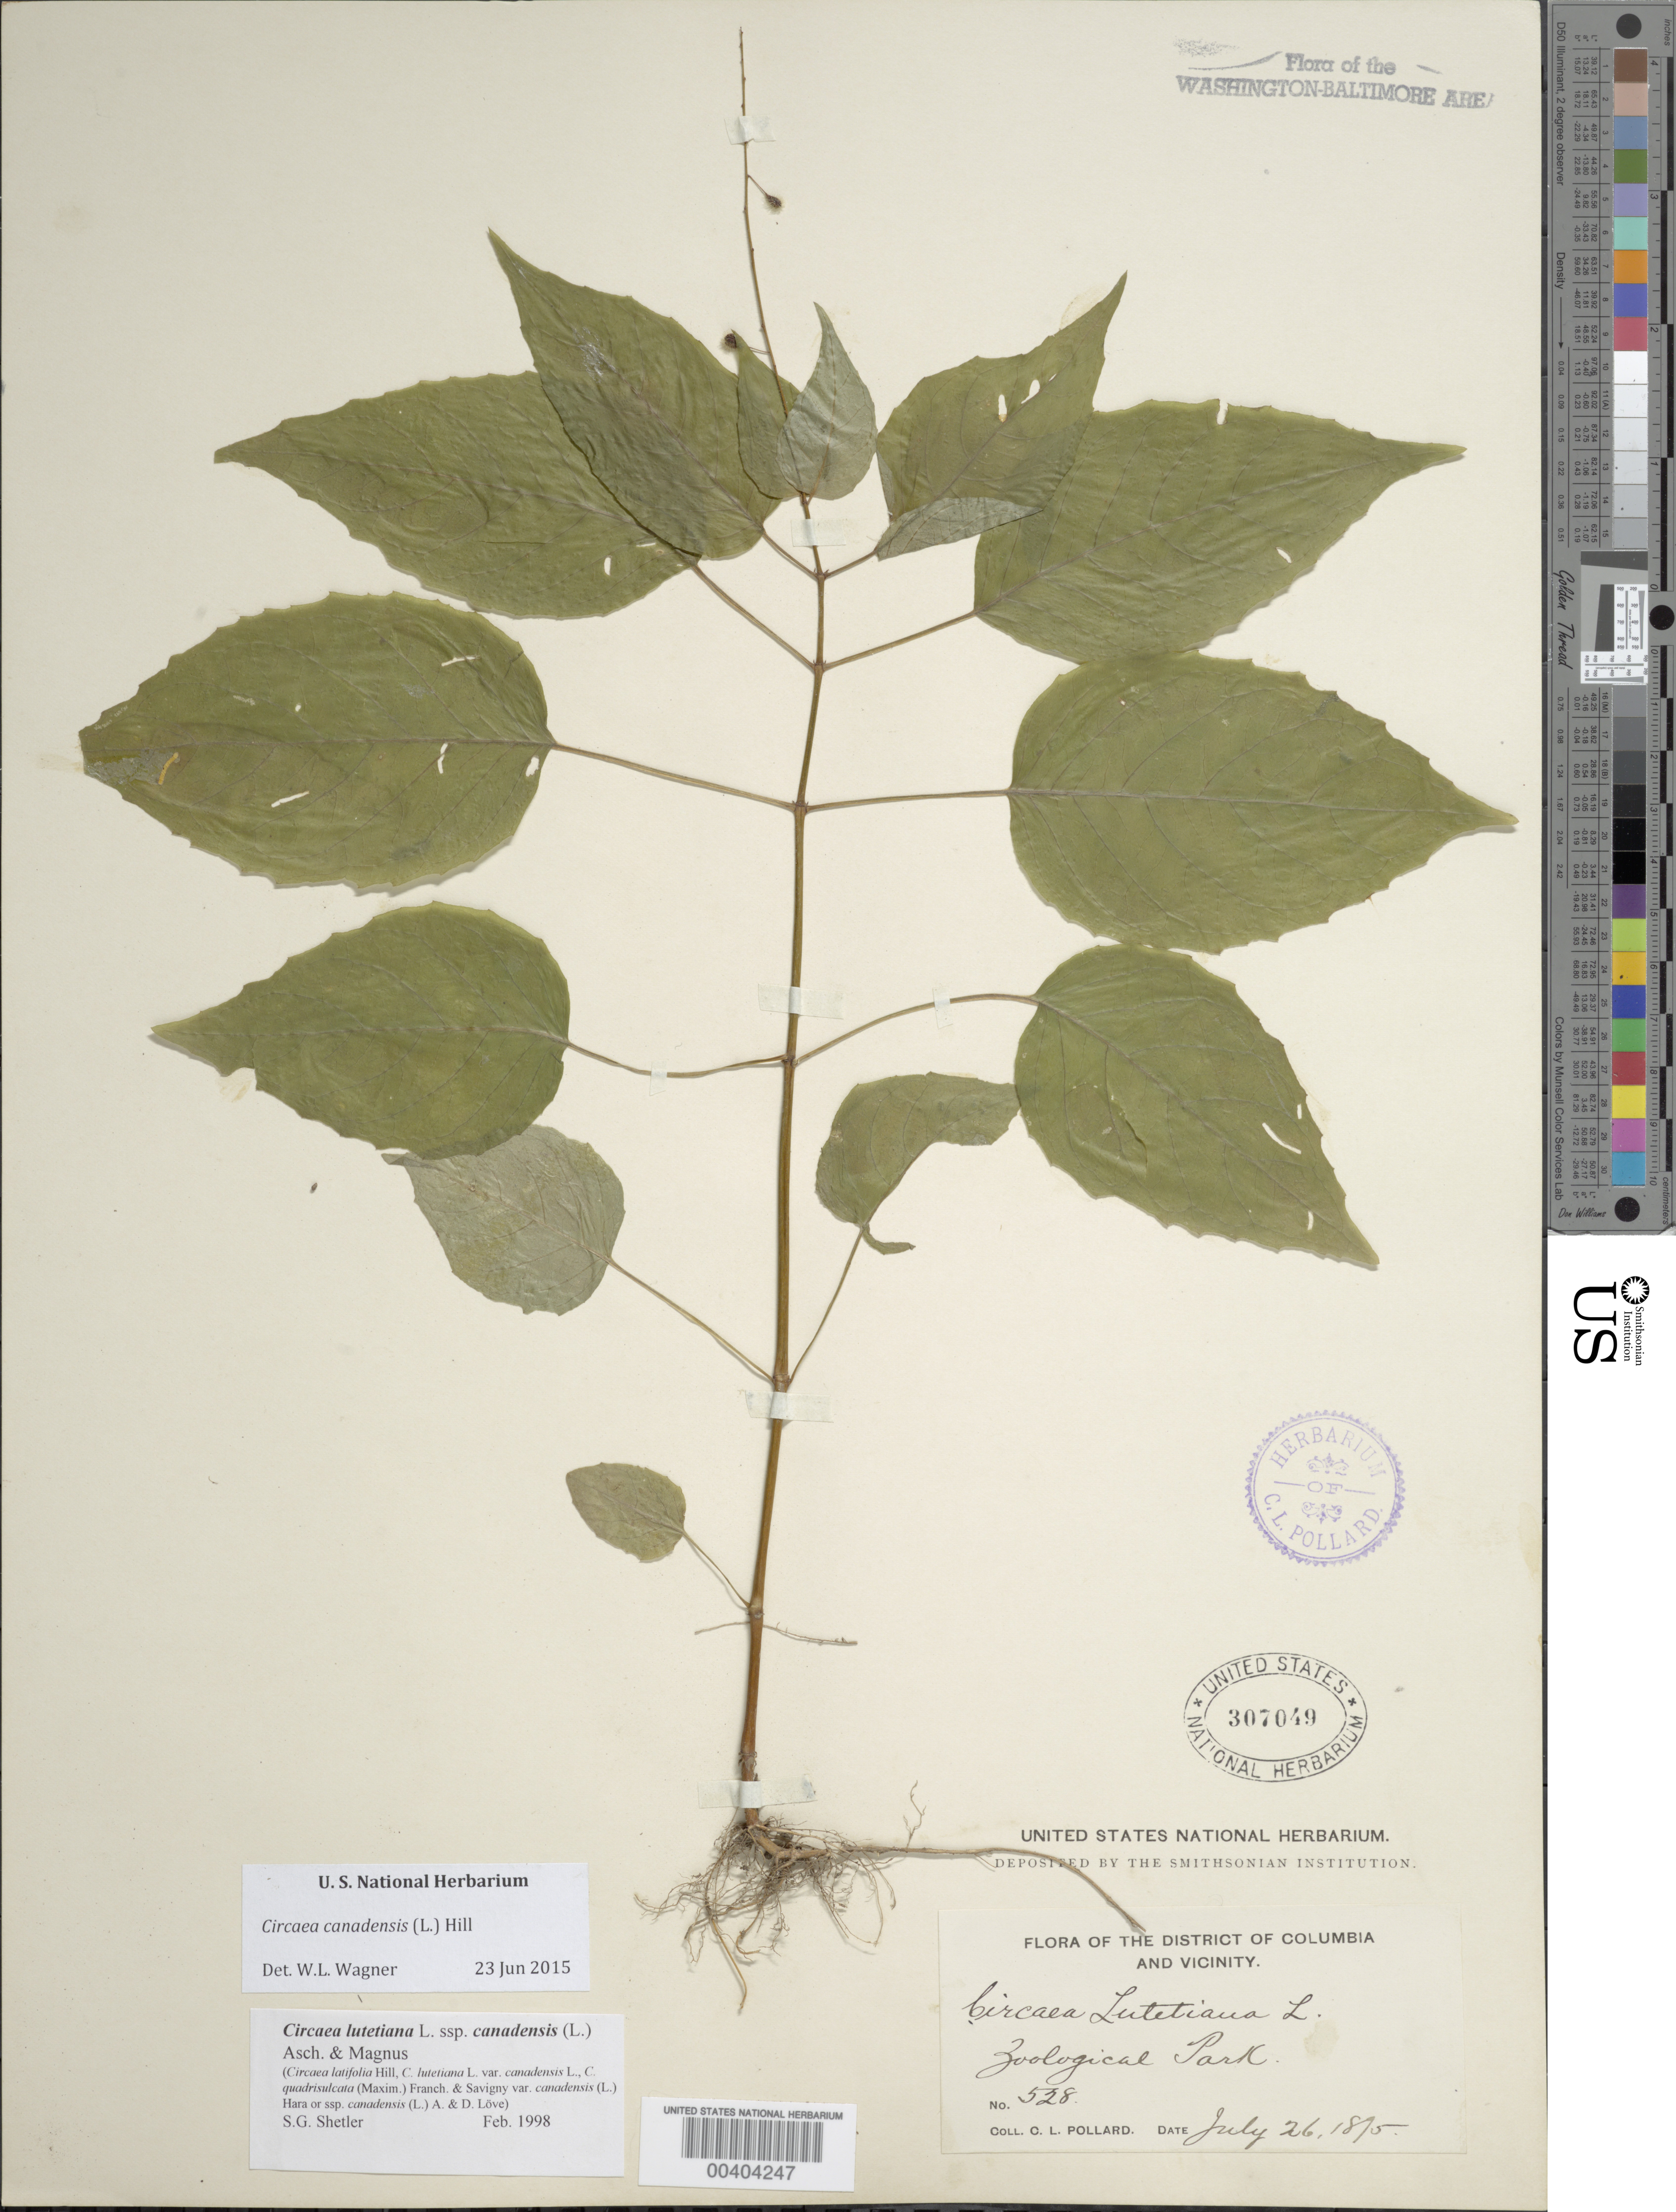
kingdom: Plantae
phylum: Tracheophyta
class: Magnoliopsida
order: Myrtales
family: Onagraceae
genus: Circaea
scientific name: Circaea canadensis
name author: (L.) Hill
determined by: Wagner, W. L., (BOT), Smithsonian Institution - National Museum of Natural History (UNITED STATES)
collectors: C. L. Pollard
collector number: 528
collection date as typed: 26 Jul 1875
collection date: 1875-07-26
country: United States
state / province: District of Columbia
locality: Zoological Park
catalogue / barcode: US 307049